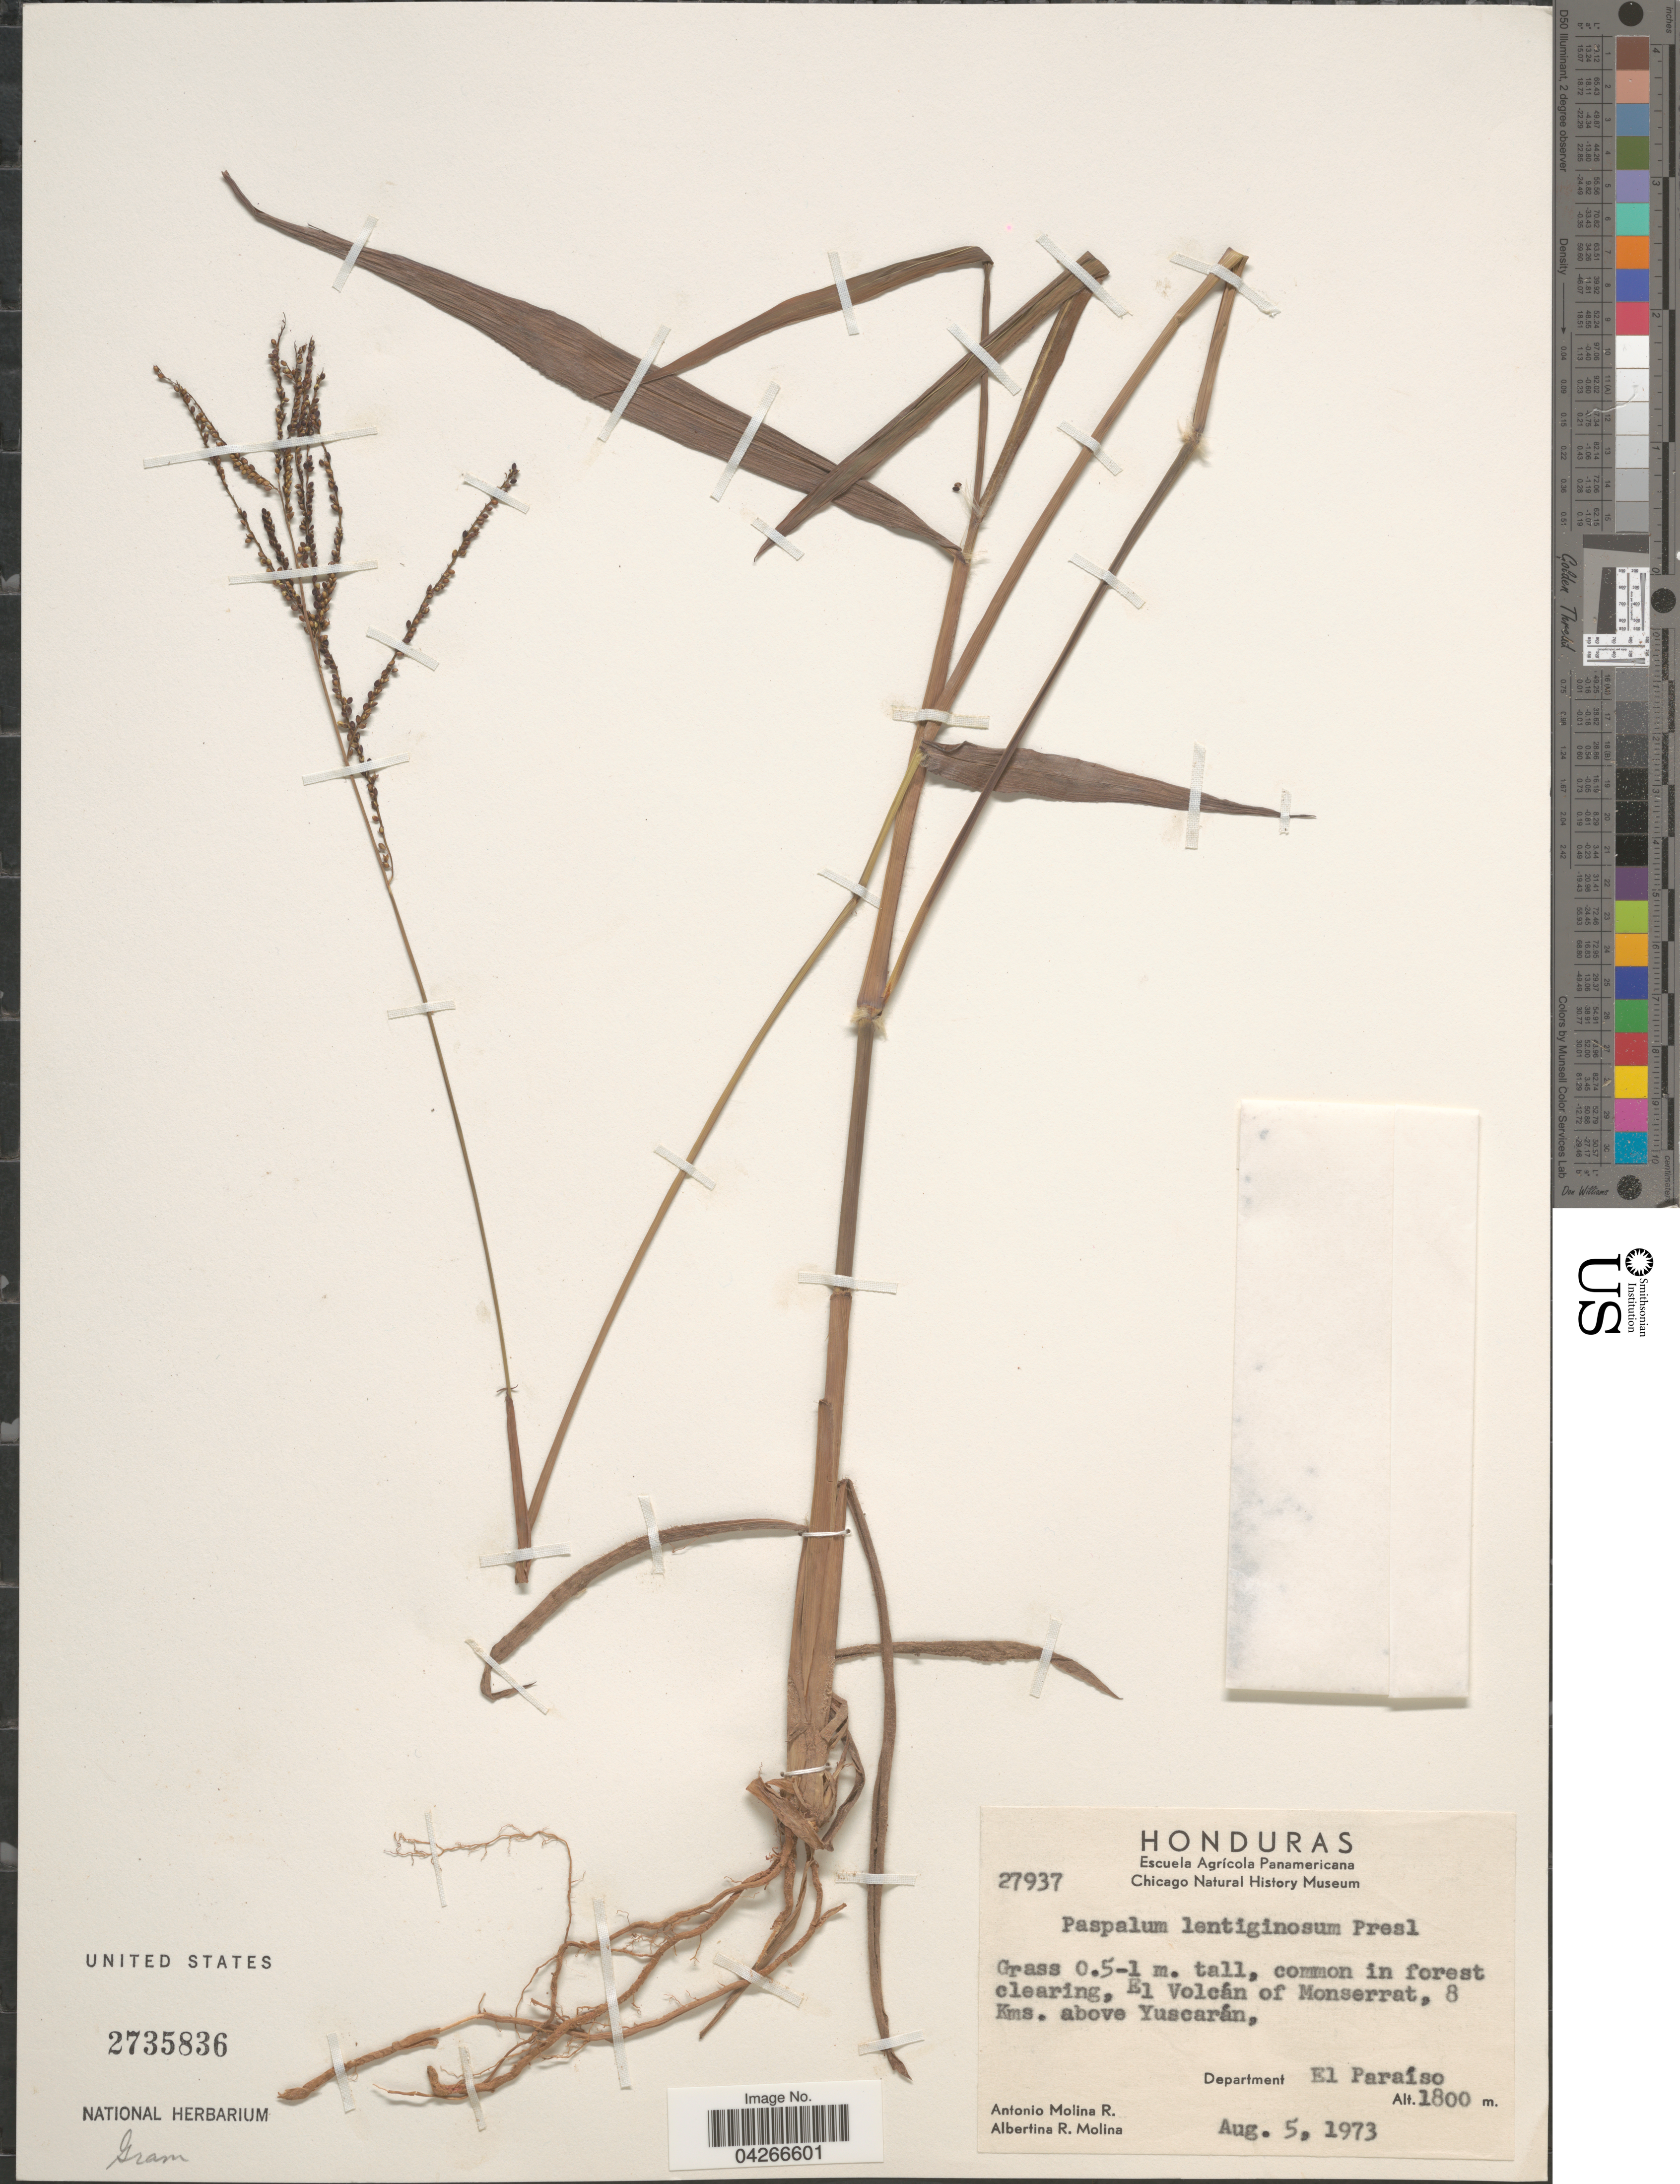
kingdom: Plantae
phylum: Tracheophyta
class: Liliopsida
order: Poales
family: Poaceae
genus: Paspalum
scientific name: Paspalum lentiginosum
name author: J. Presl in C. Presl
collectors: A. Molina R. & A. R. Molina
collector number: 27937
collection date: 1973-08-05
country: Honduras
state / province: El Paraiso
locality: El Volcán of Monserrat, 8 Kms. above Yuscarán, Department El Paraíso.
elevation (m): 1800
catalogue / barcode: US 2735836